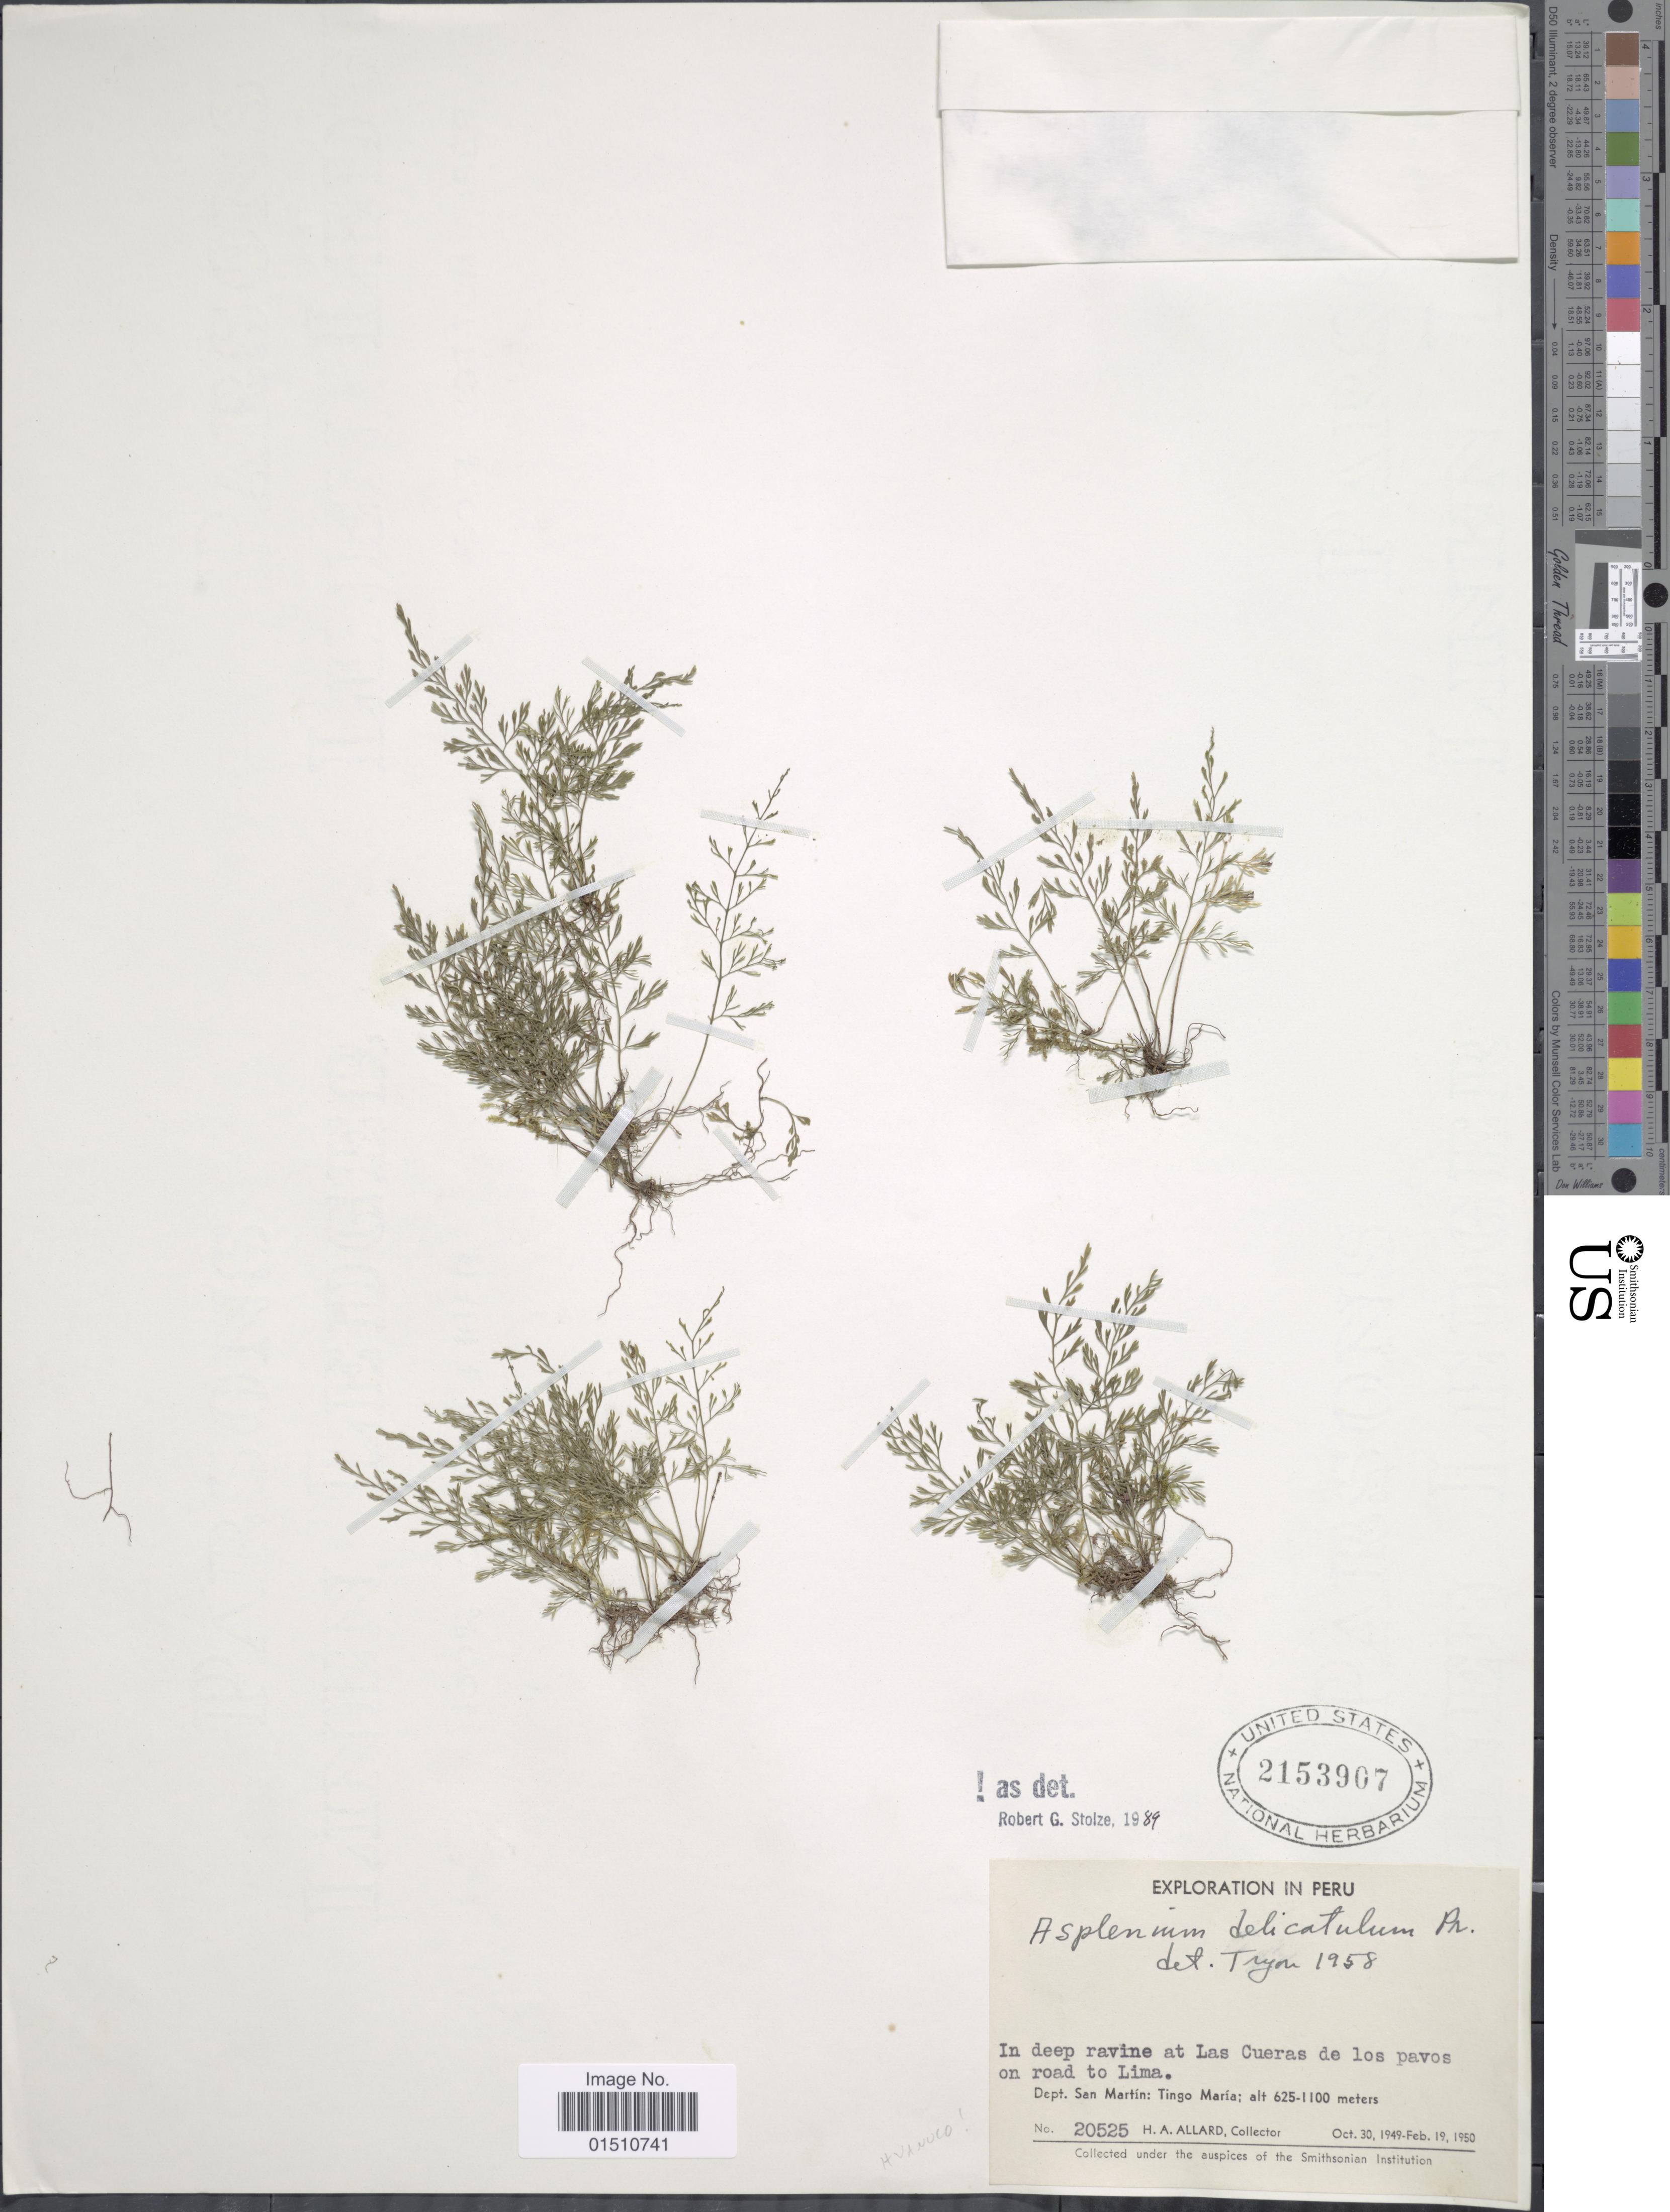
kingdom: Plantae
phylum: Tracheophyta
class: Polypodiopsida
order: Polypodiales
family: Aspleniaceae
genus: Asplenium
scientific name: Asplenium delicatulum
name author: C. Presl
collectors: H. A. Allard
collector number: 20525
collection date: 1949-10-30/1950-02-19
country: Peru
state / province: San Martín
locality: Peru, in deep ravine at Las Cueras de los pavos on road to Lima, dept. San Martin: Tingo Maria.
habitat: in deep ravine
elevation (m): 625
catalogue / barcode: US 2153907